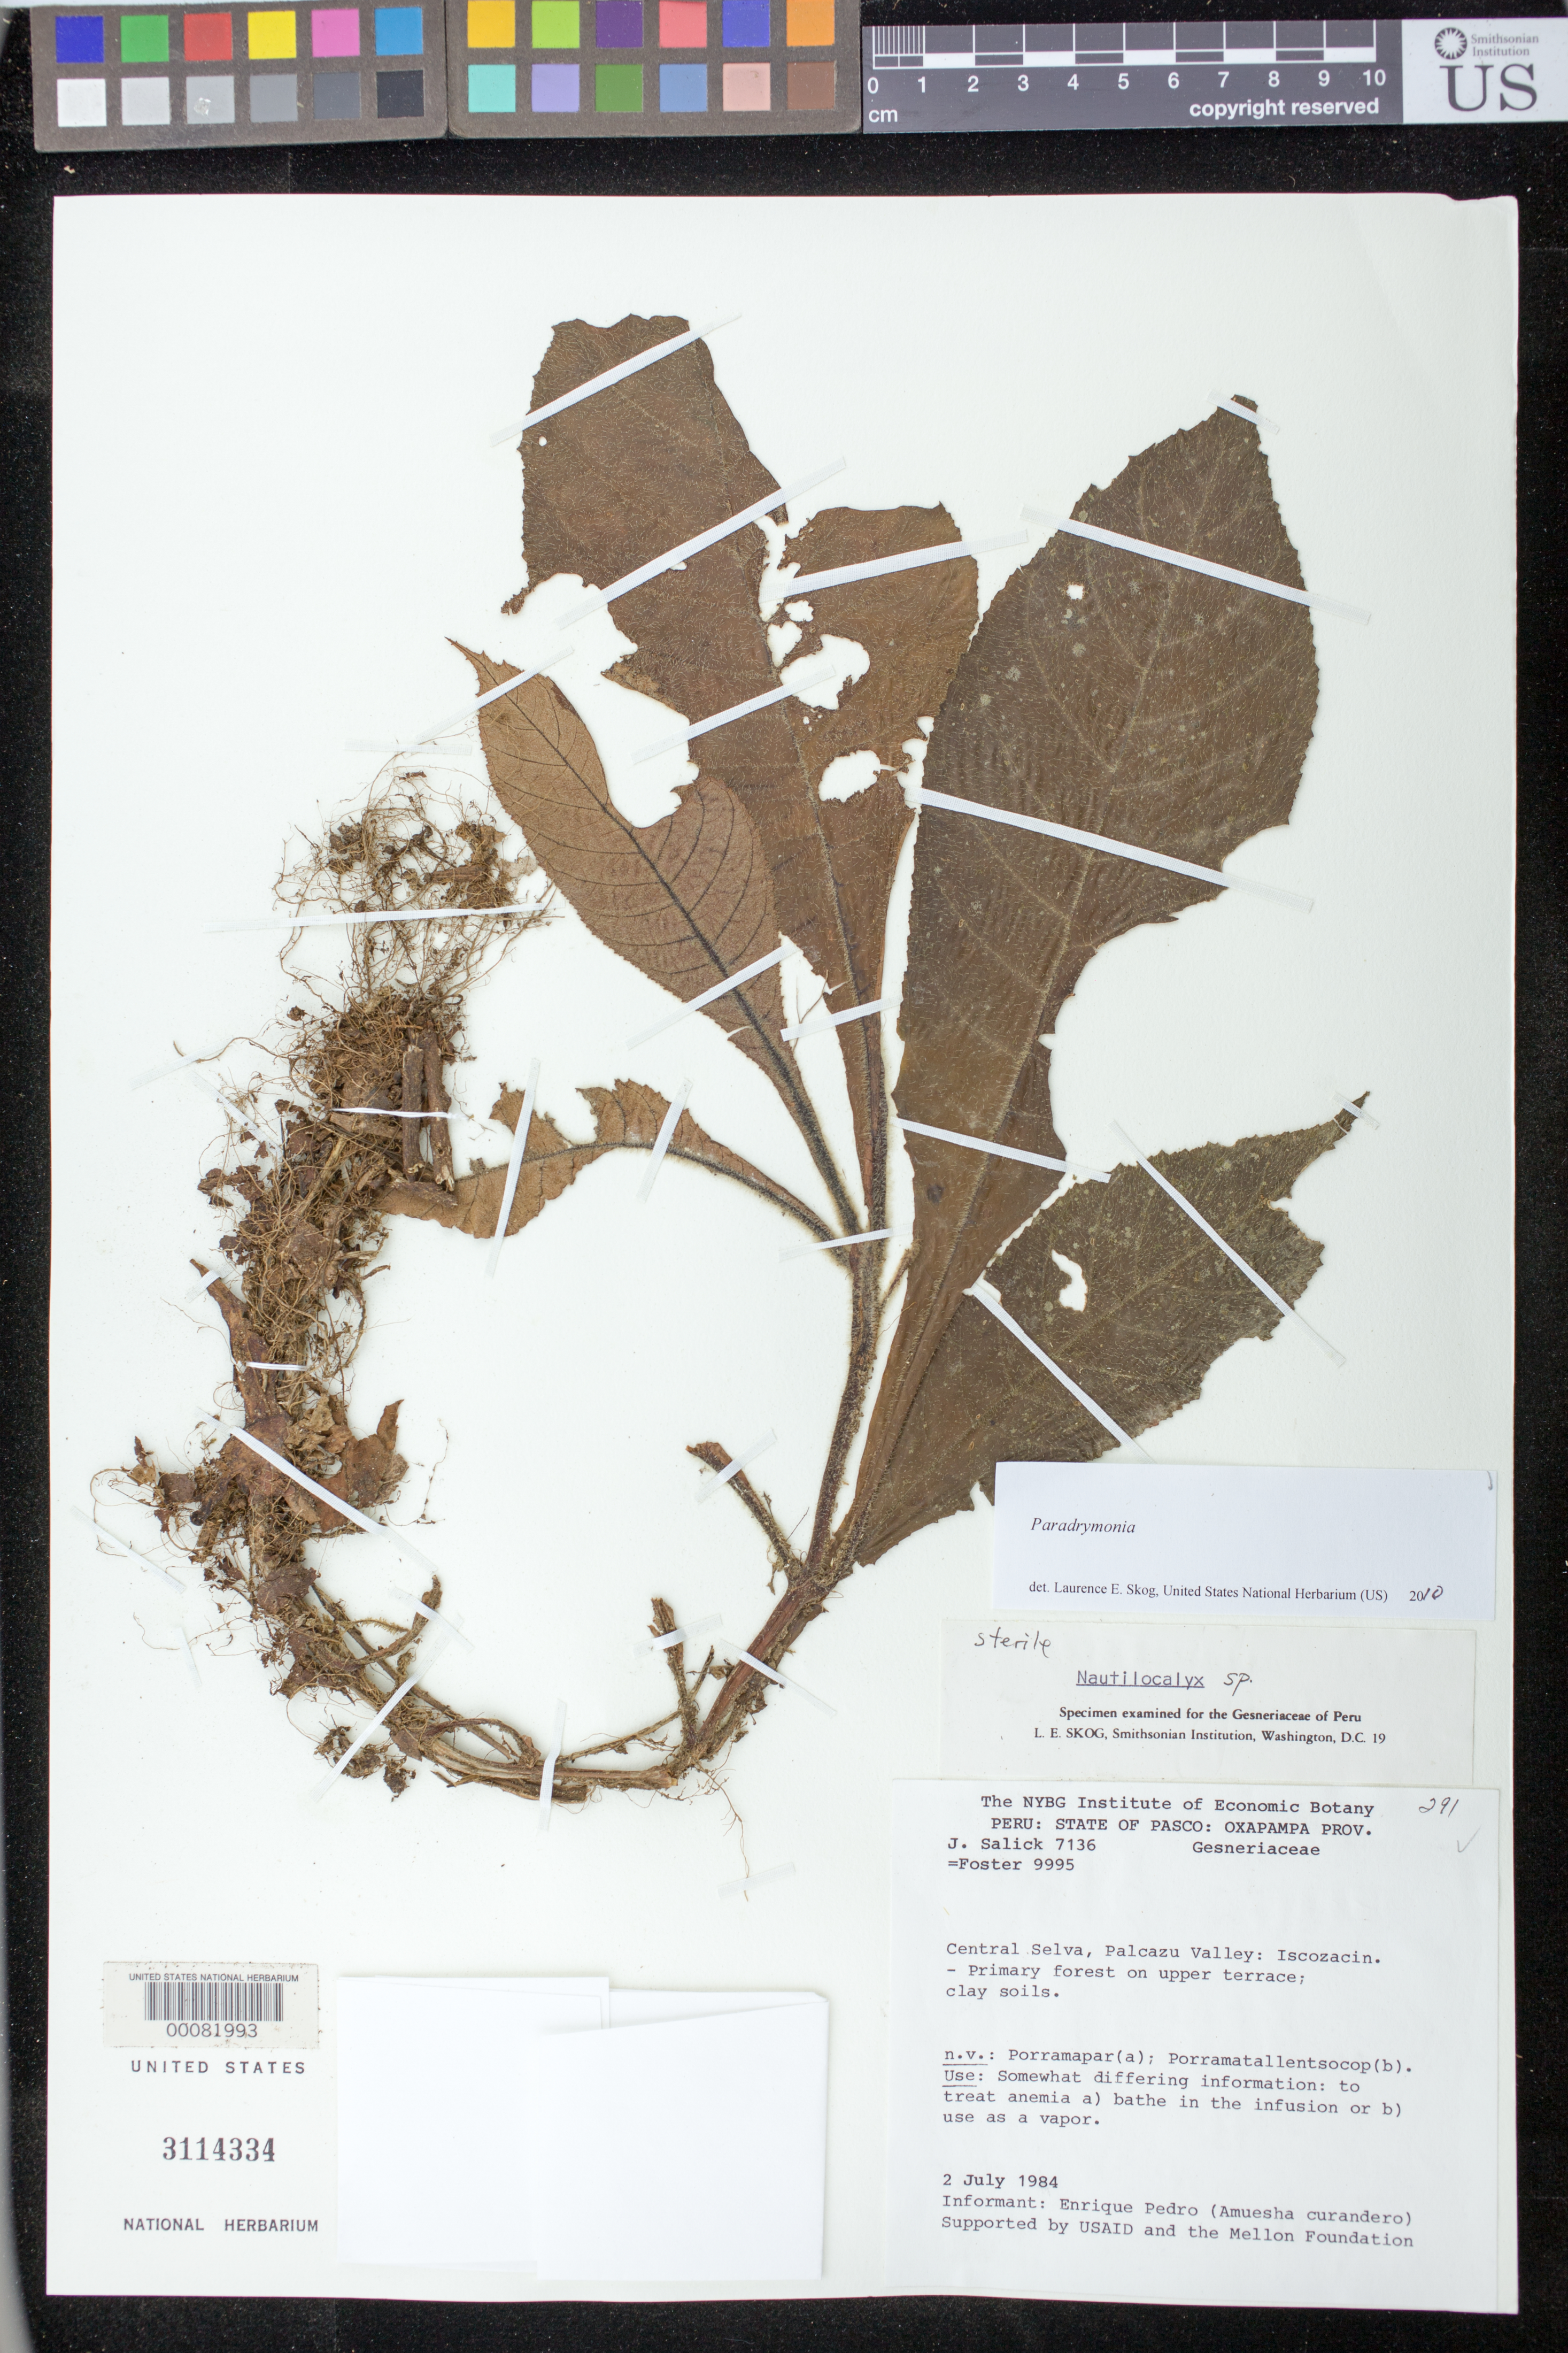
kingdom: Plantae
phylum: Tracheophyta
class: Magnoliopsida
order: Lamiales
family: Gesneriaceae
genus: Paradrymonia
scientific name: Paradrymonia sp.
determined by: Skog, Laurence E.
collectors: J. Salick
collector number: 7136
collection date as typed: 02 Jul 1984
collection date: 1984-07-02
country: Peru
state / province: Pasco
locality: Prov. Oxapampa; Central Selva, Palcazu Valley, Isozacin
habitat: Primary forest on upper terrace, clay soils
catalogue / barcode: US 3114334